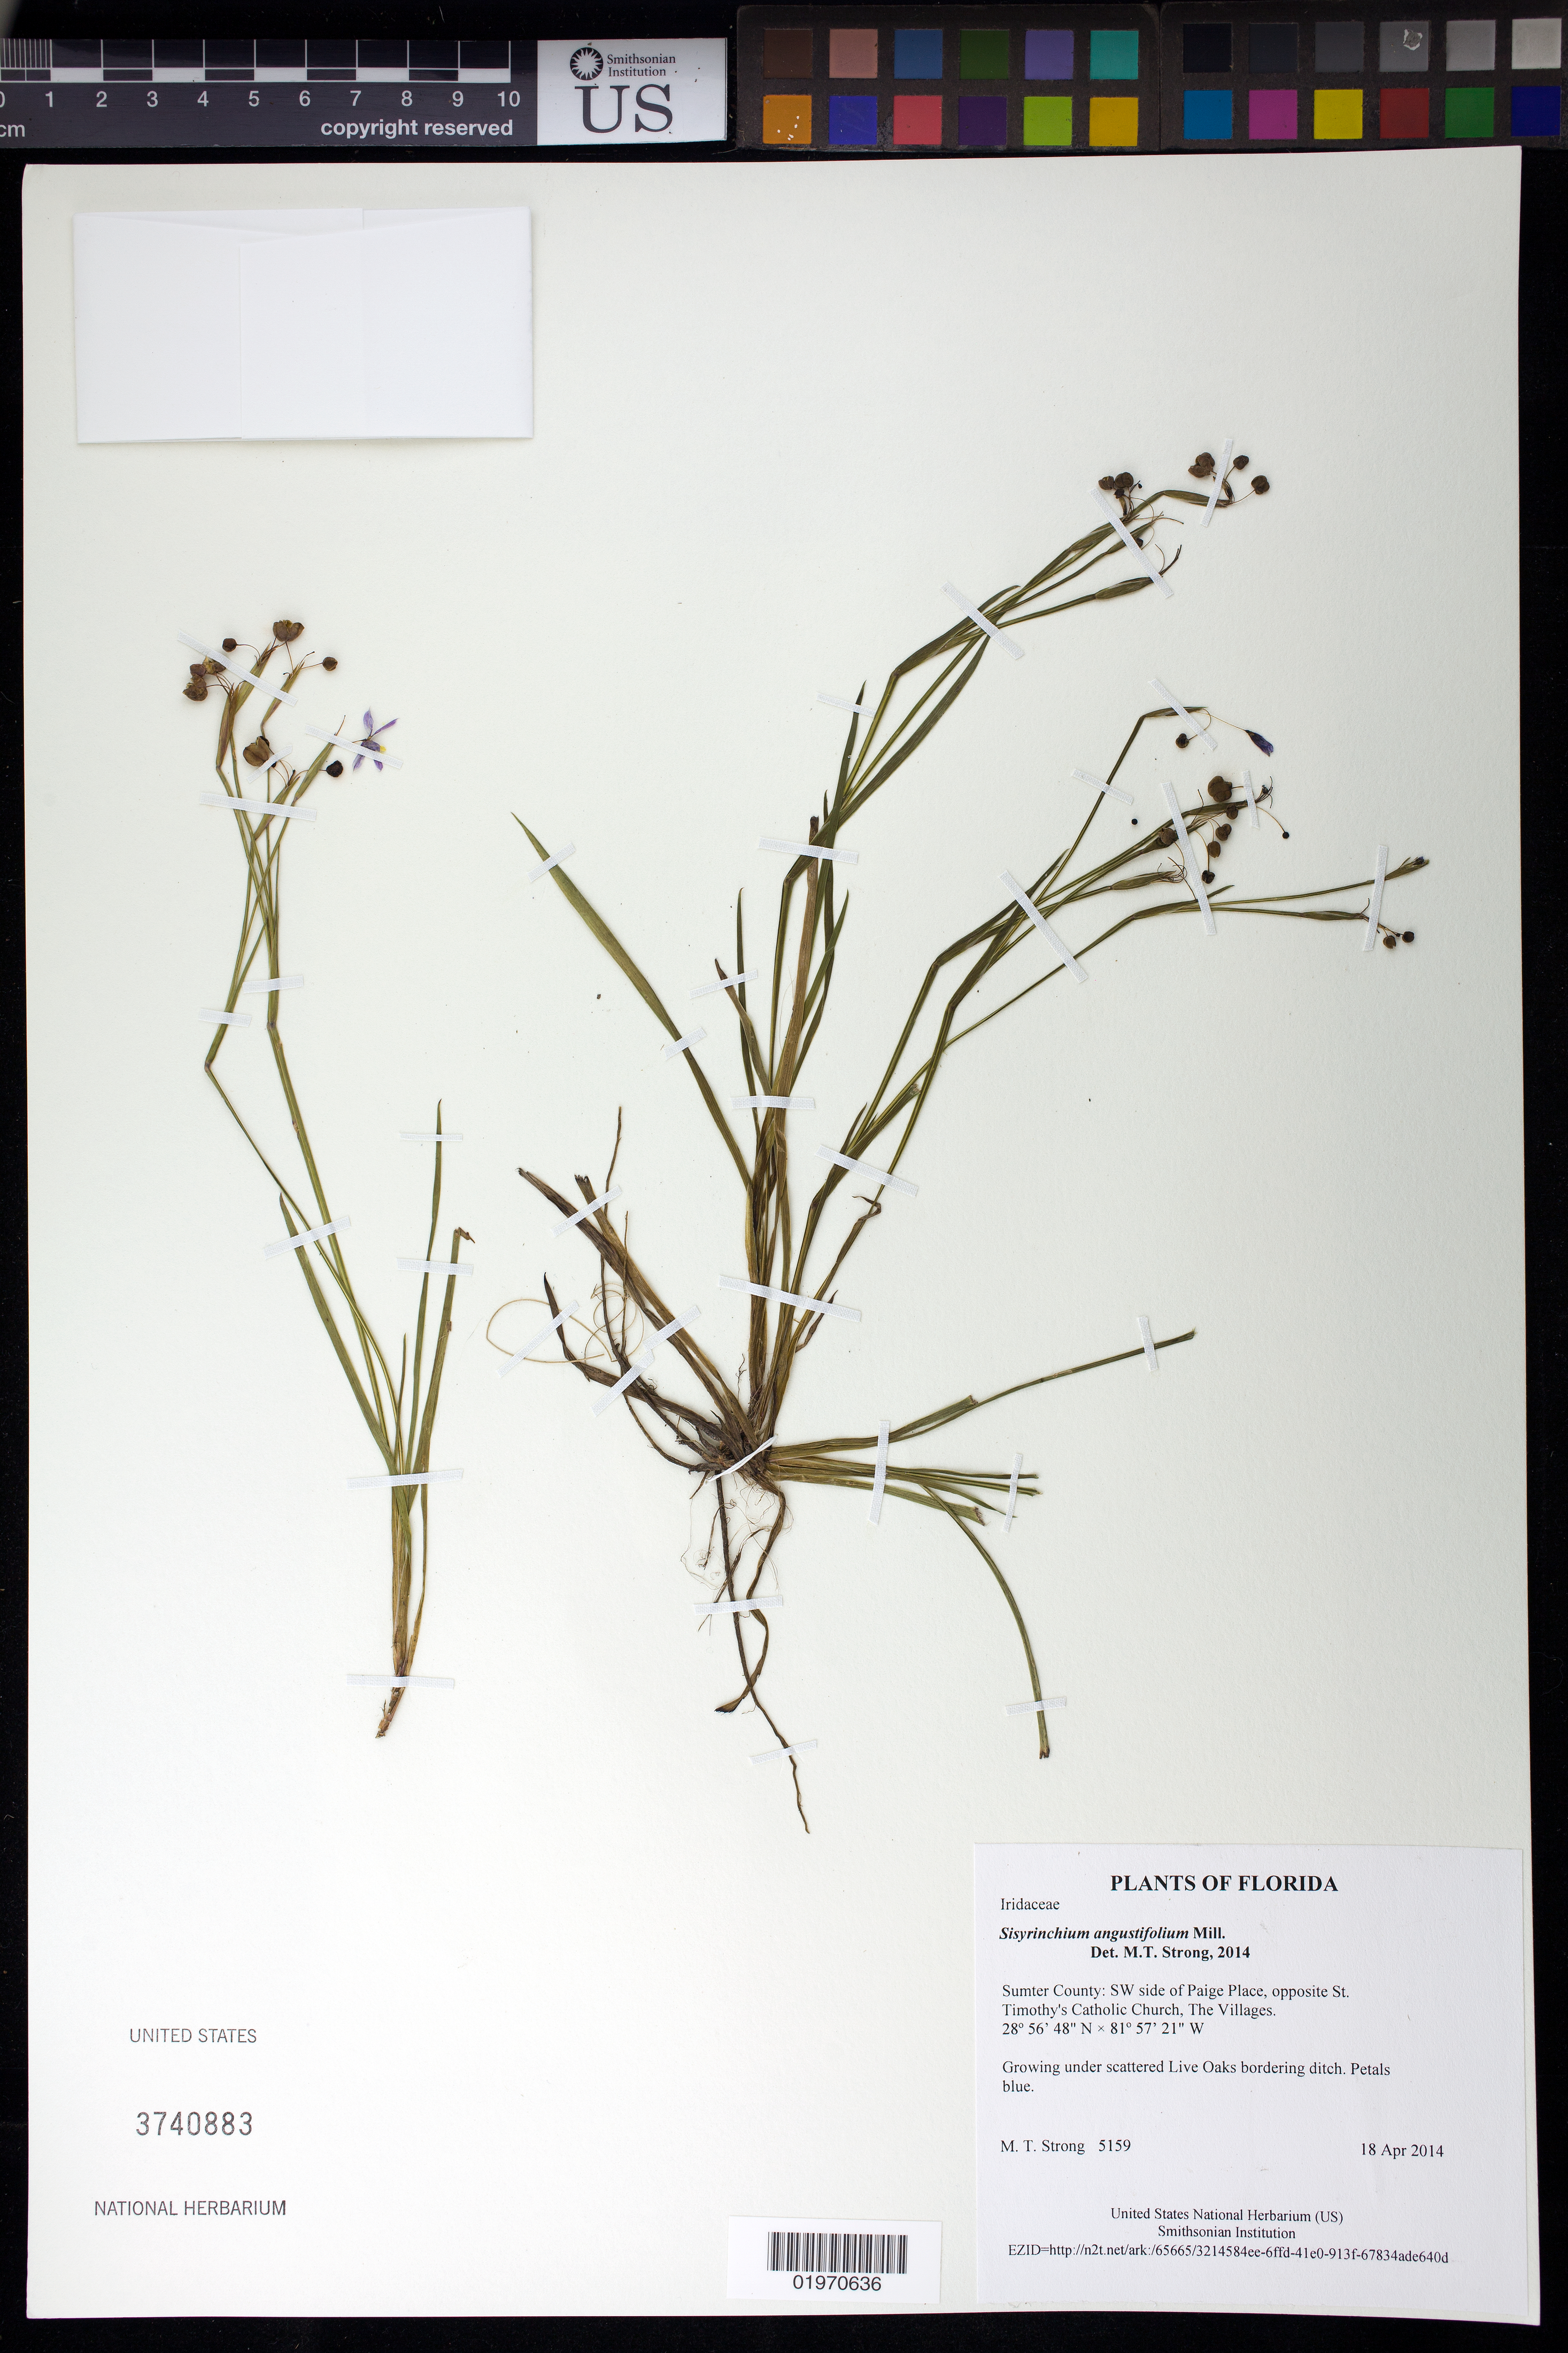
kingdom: Plantae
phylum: Tracheophyta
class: Liliopsida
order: Asparagales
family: Iridaceae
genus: Sisyrinchium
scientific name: Sisyrinchium angustifolium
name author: Mill.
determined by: Strong, Mark T., (BOT), Smithsonian Institution - National Museum of Natural History (UNITED STATES)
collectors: M. T. Strong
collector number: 5159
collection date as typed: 18 Apr 2014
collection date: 2014-04-18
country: United States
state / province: Florida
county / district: Sumter County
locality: SW side of Paige Place, opposite St. Timothy's Catholic Church, The Villages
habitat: Growing under scattered Live Oaks bordering ditch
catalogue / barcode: US 3740883